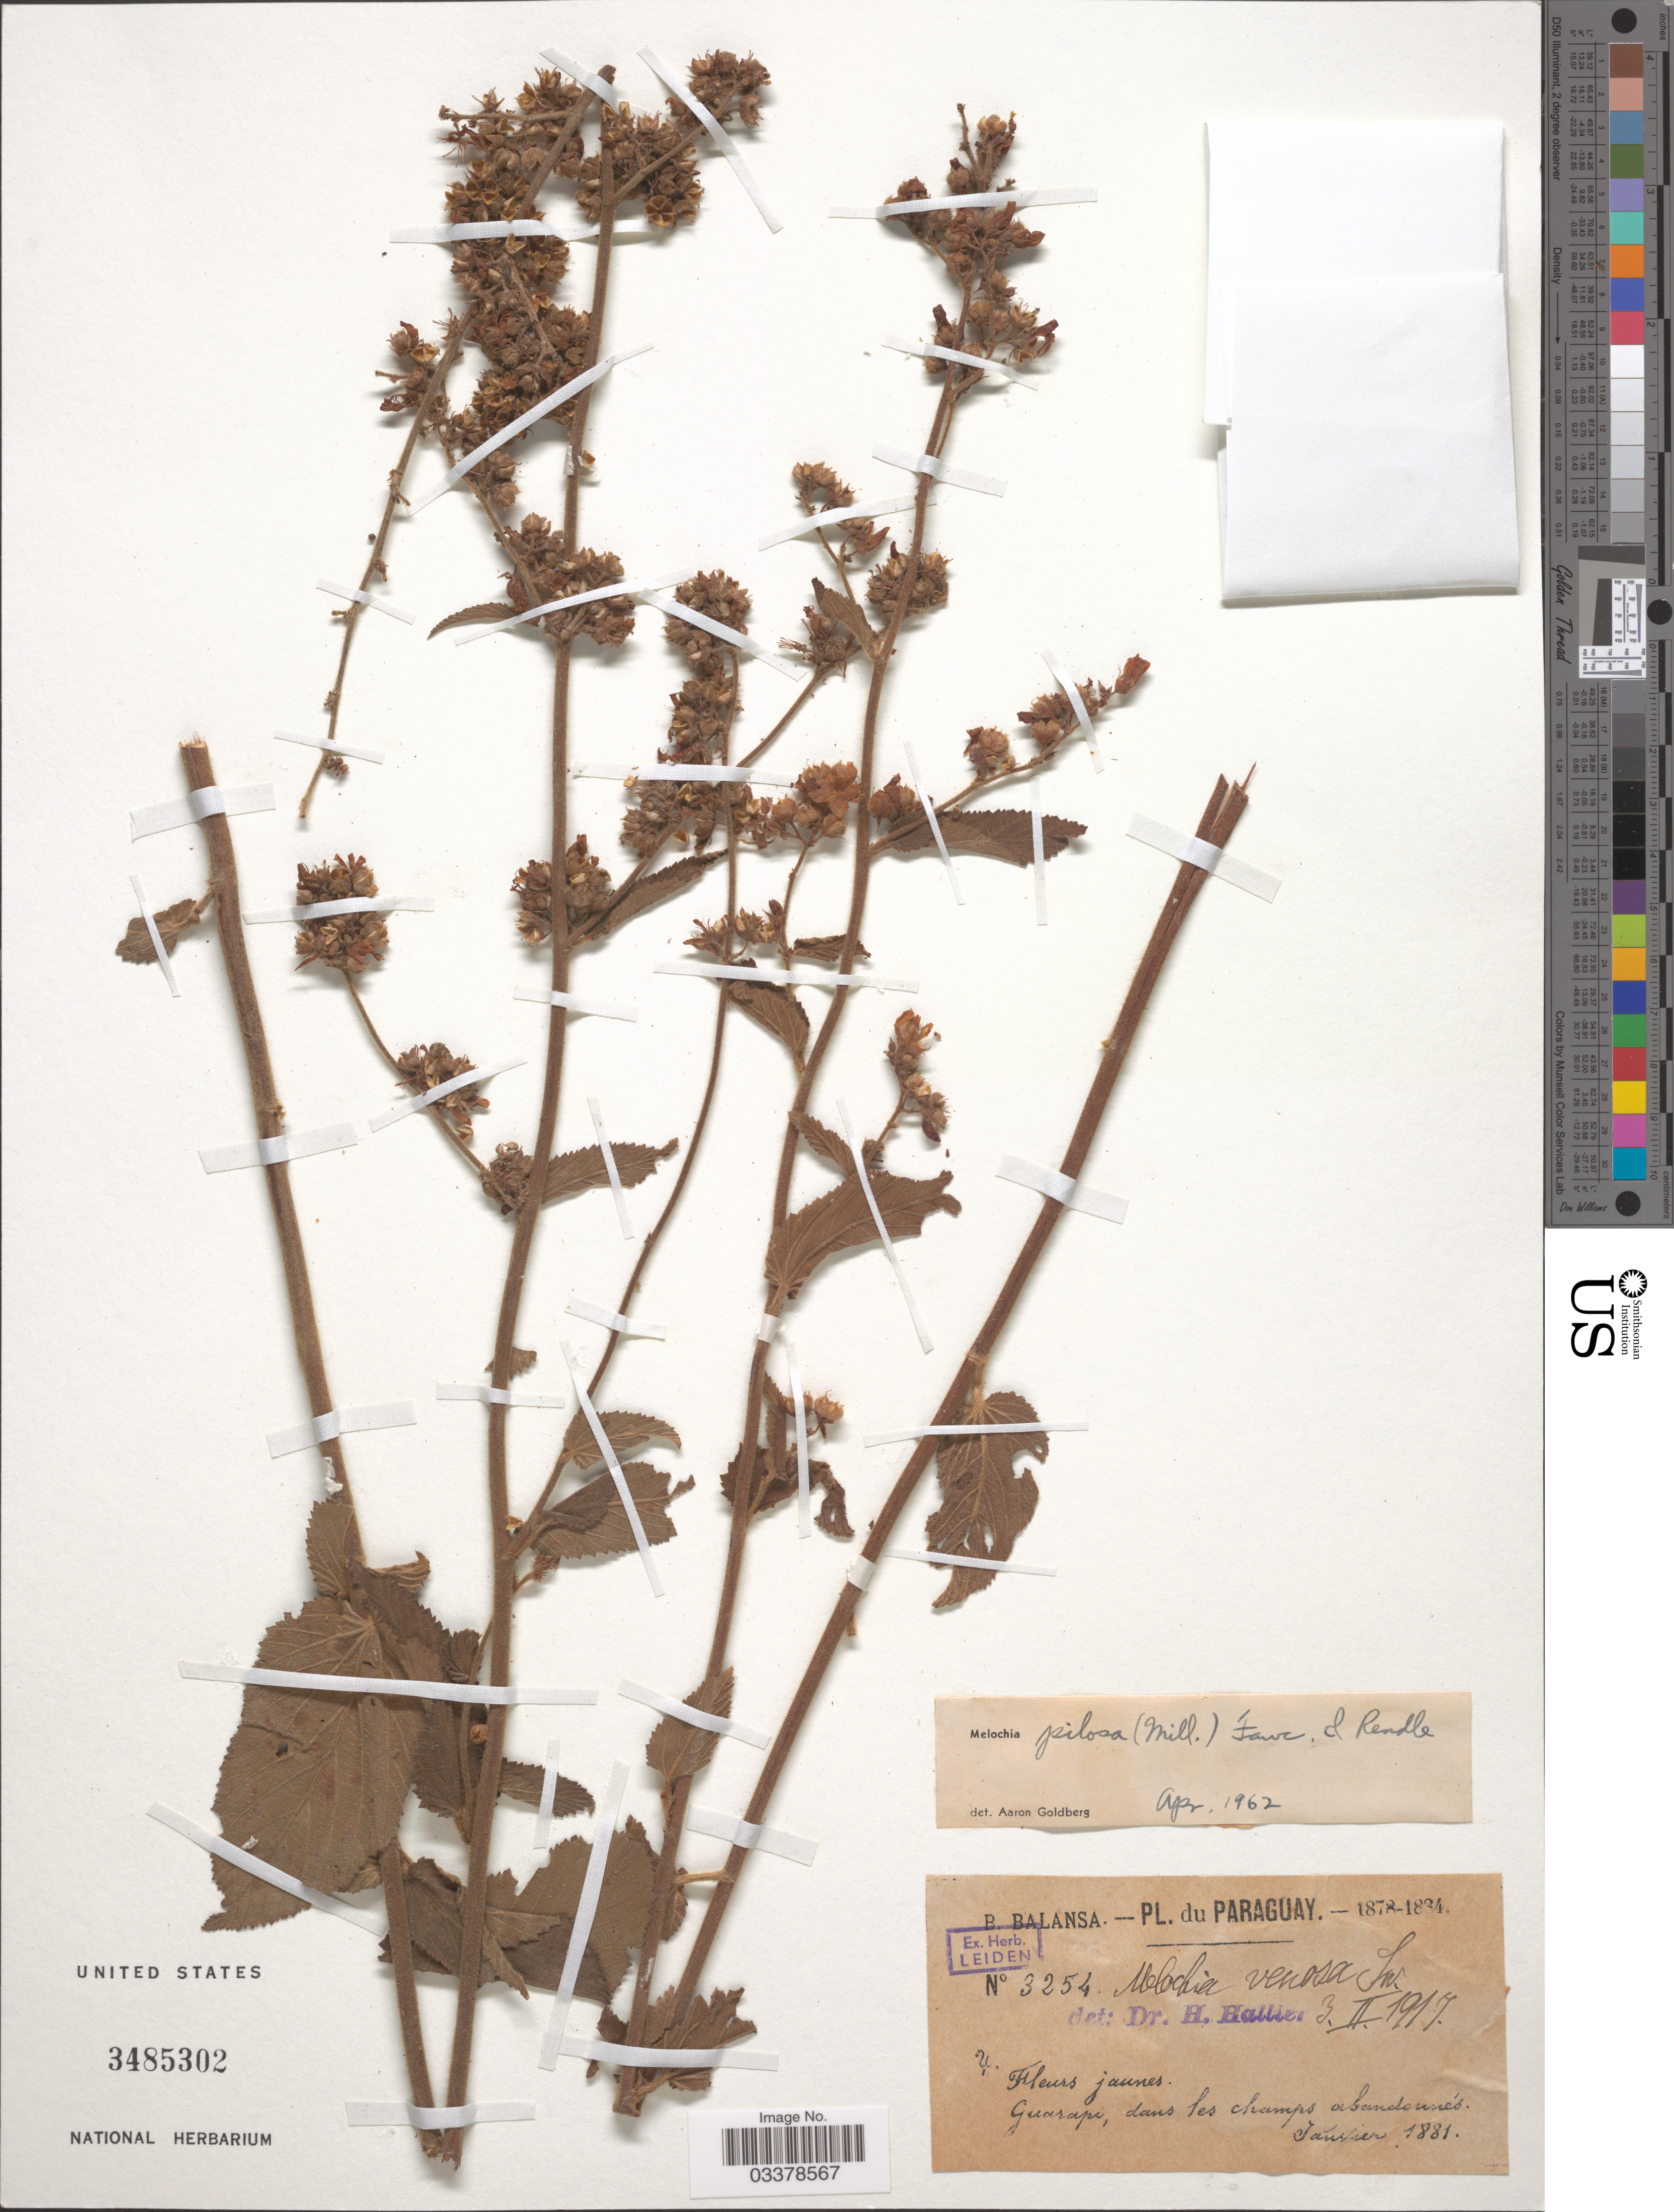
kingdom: Plantae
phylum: Tracheophyta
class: Magnoliopsida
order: Malvales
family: Malvaceae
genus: Melochia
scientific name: Melochia pilosa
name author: (Mill.) Fawc. & Rendle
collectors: B. Balansa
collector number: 3254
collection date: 1881-01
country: Paraguay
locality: Guarapi, dans les champs abandonnes.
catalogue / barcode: US 3485302